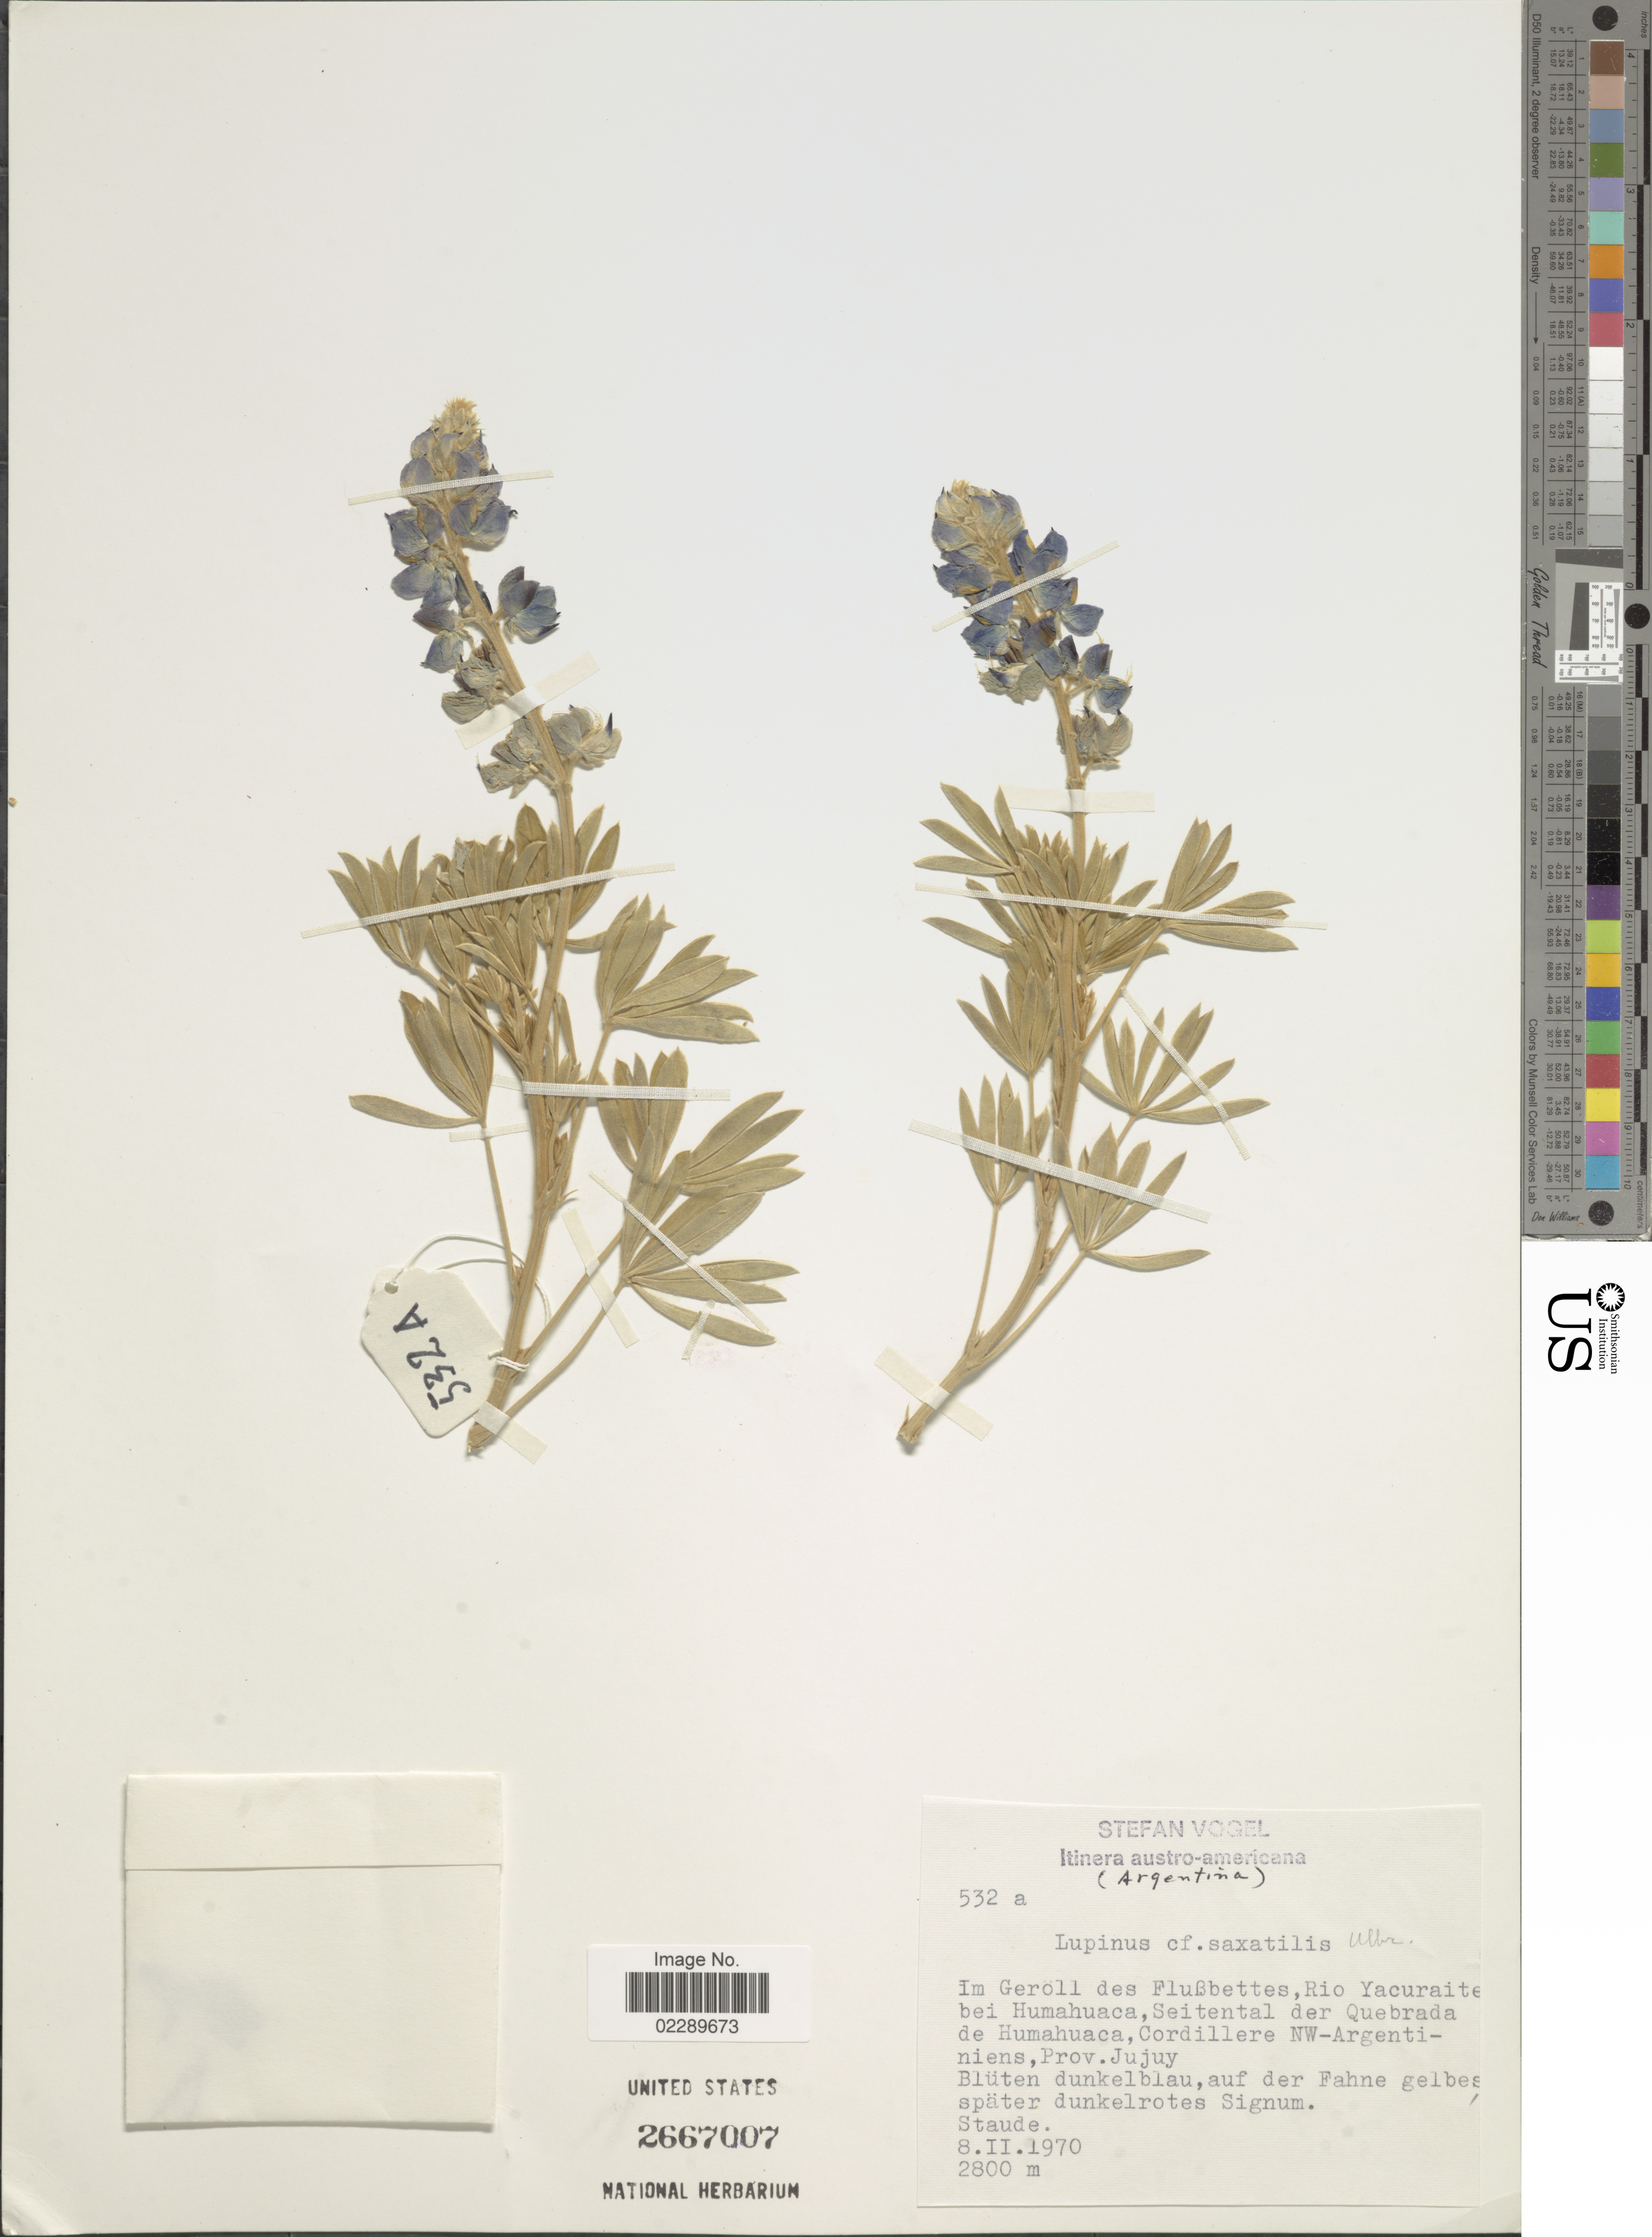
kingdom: Plantae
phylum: Tracheophyta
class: Magnoliopsida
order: Fabales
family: Fabaceae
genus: Lupinus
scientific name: Lupinus saxatilis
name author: Ulbr.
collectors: S. Vogel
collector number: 532a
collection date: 1970-02-08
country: Argentina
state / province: Jujuy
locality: Im Geroll des Flußbettes, Rio Yacuraite bei Humahuaca, Seitental der Quebrada de Humahuaca, Cordillere NW-Argentiniens, Prov. Jujuy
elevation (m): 2800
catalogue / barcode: US 2667007